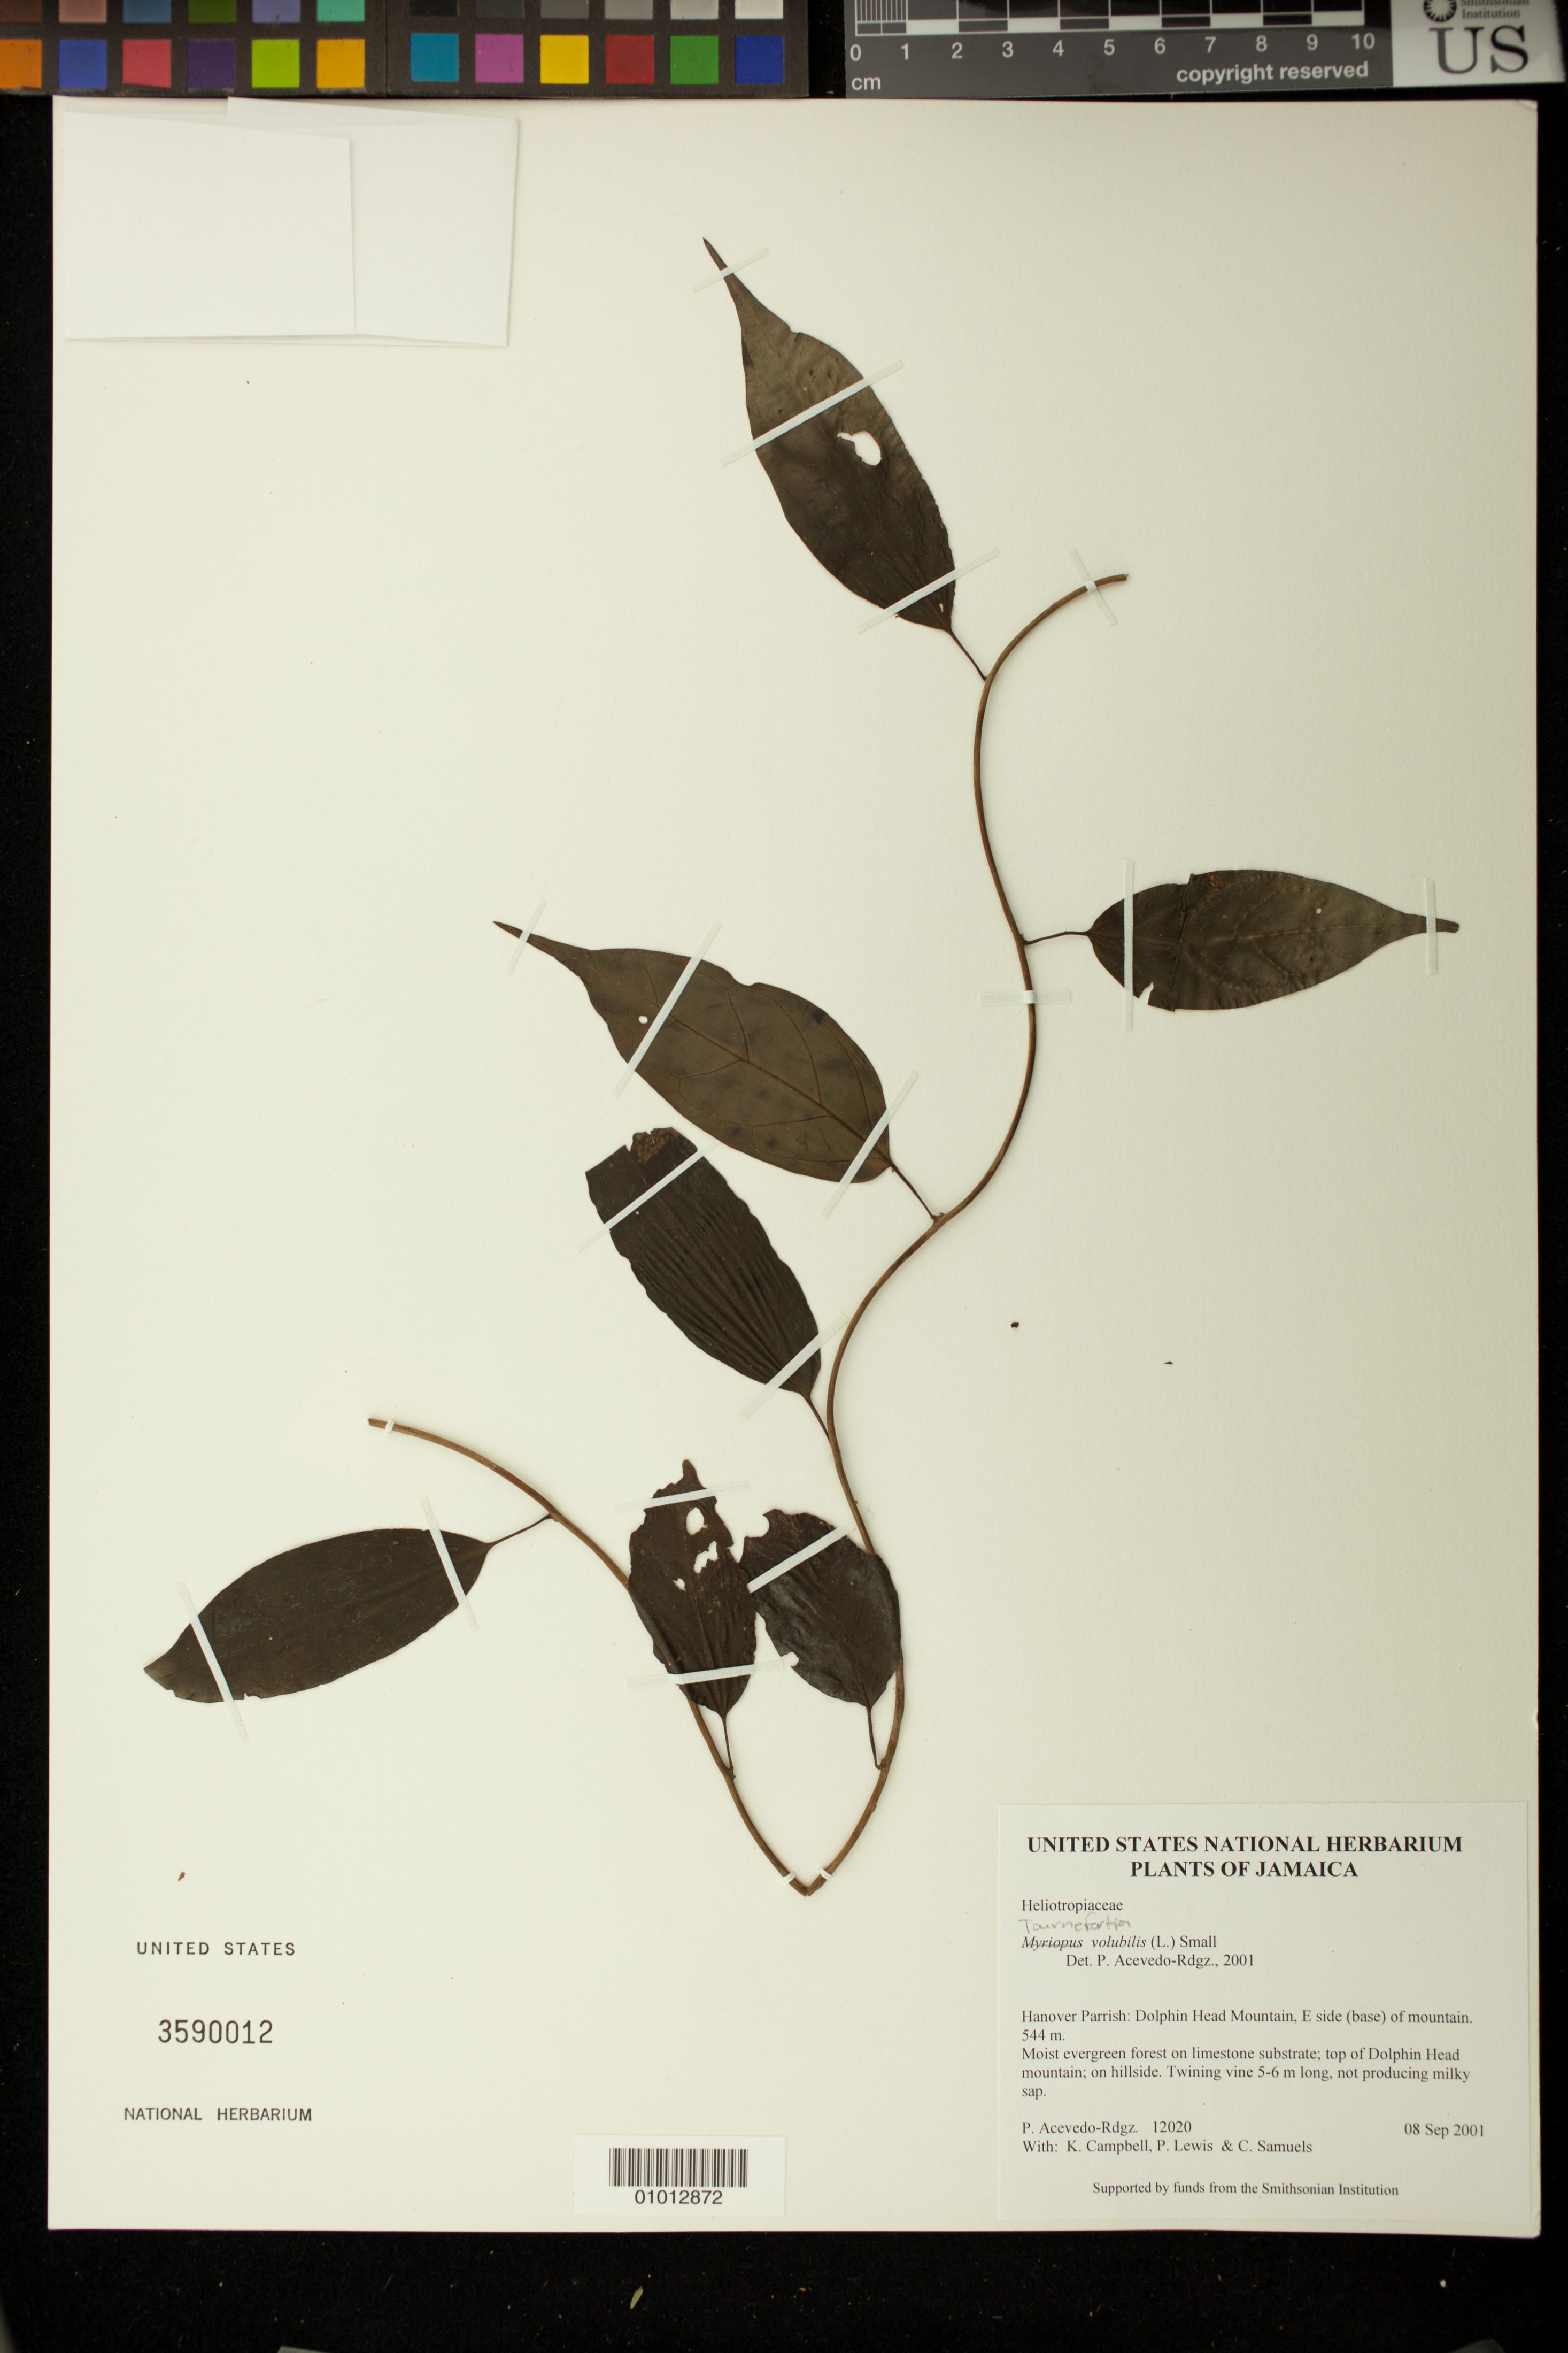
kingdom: Plantae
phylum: Tracheophyta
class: Magnoliopsida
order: Boraginales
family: Heliotropiaceae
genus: Myriopus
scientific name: Myriopus volubilis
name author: (L.) Small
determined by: Acevedo-Rodríguez, P., (BOT), Smithsonian Institution - National Museum of Natural History (UNITED STATES)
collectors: P. Acevedo-Rodr., K. Campbell, P. Lewis & C. Samuels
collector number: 12020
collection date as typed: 08 Sep 2001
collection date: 2001-09-08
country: Jamaica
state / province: Hanover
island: Jamaica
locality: Hanover Parrish: Dolphin Head Mountain, E side (base) of mountain.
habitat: Moist evergreen forest on limestone substrate; top of Dolphin Head mountain; on hillside.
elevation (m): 544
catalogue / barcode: US 3590012